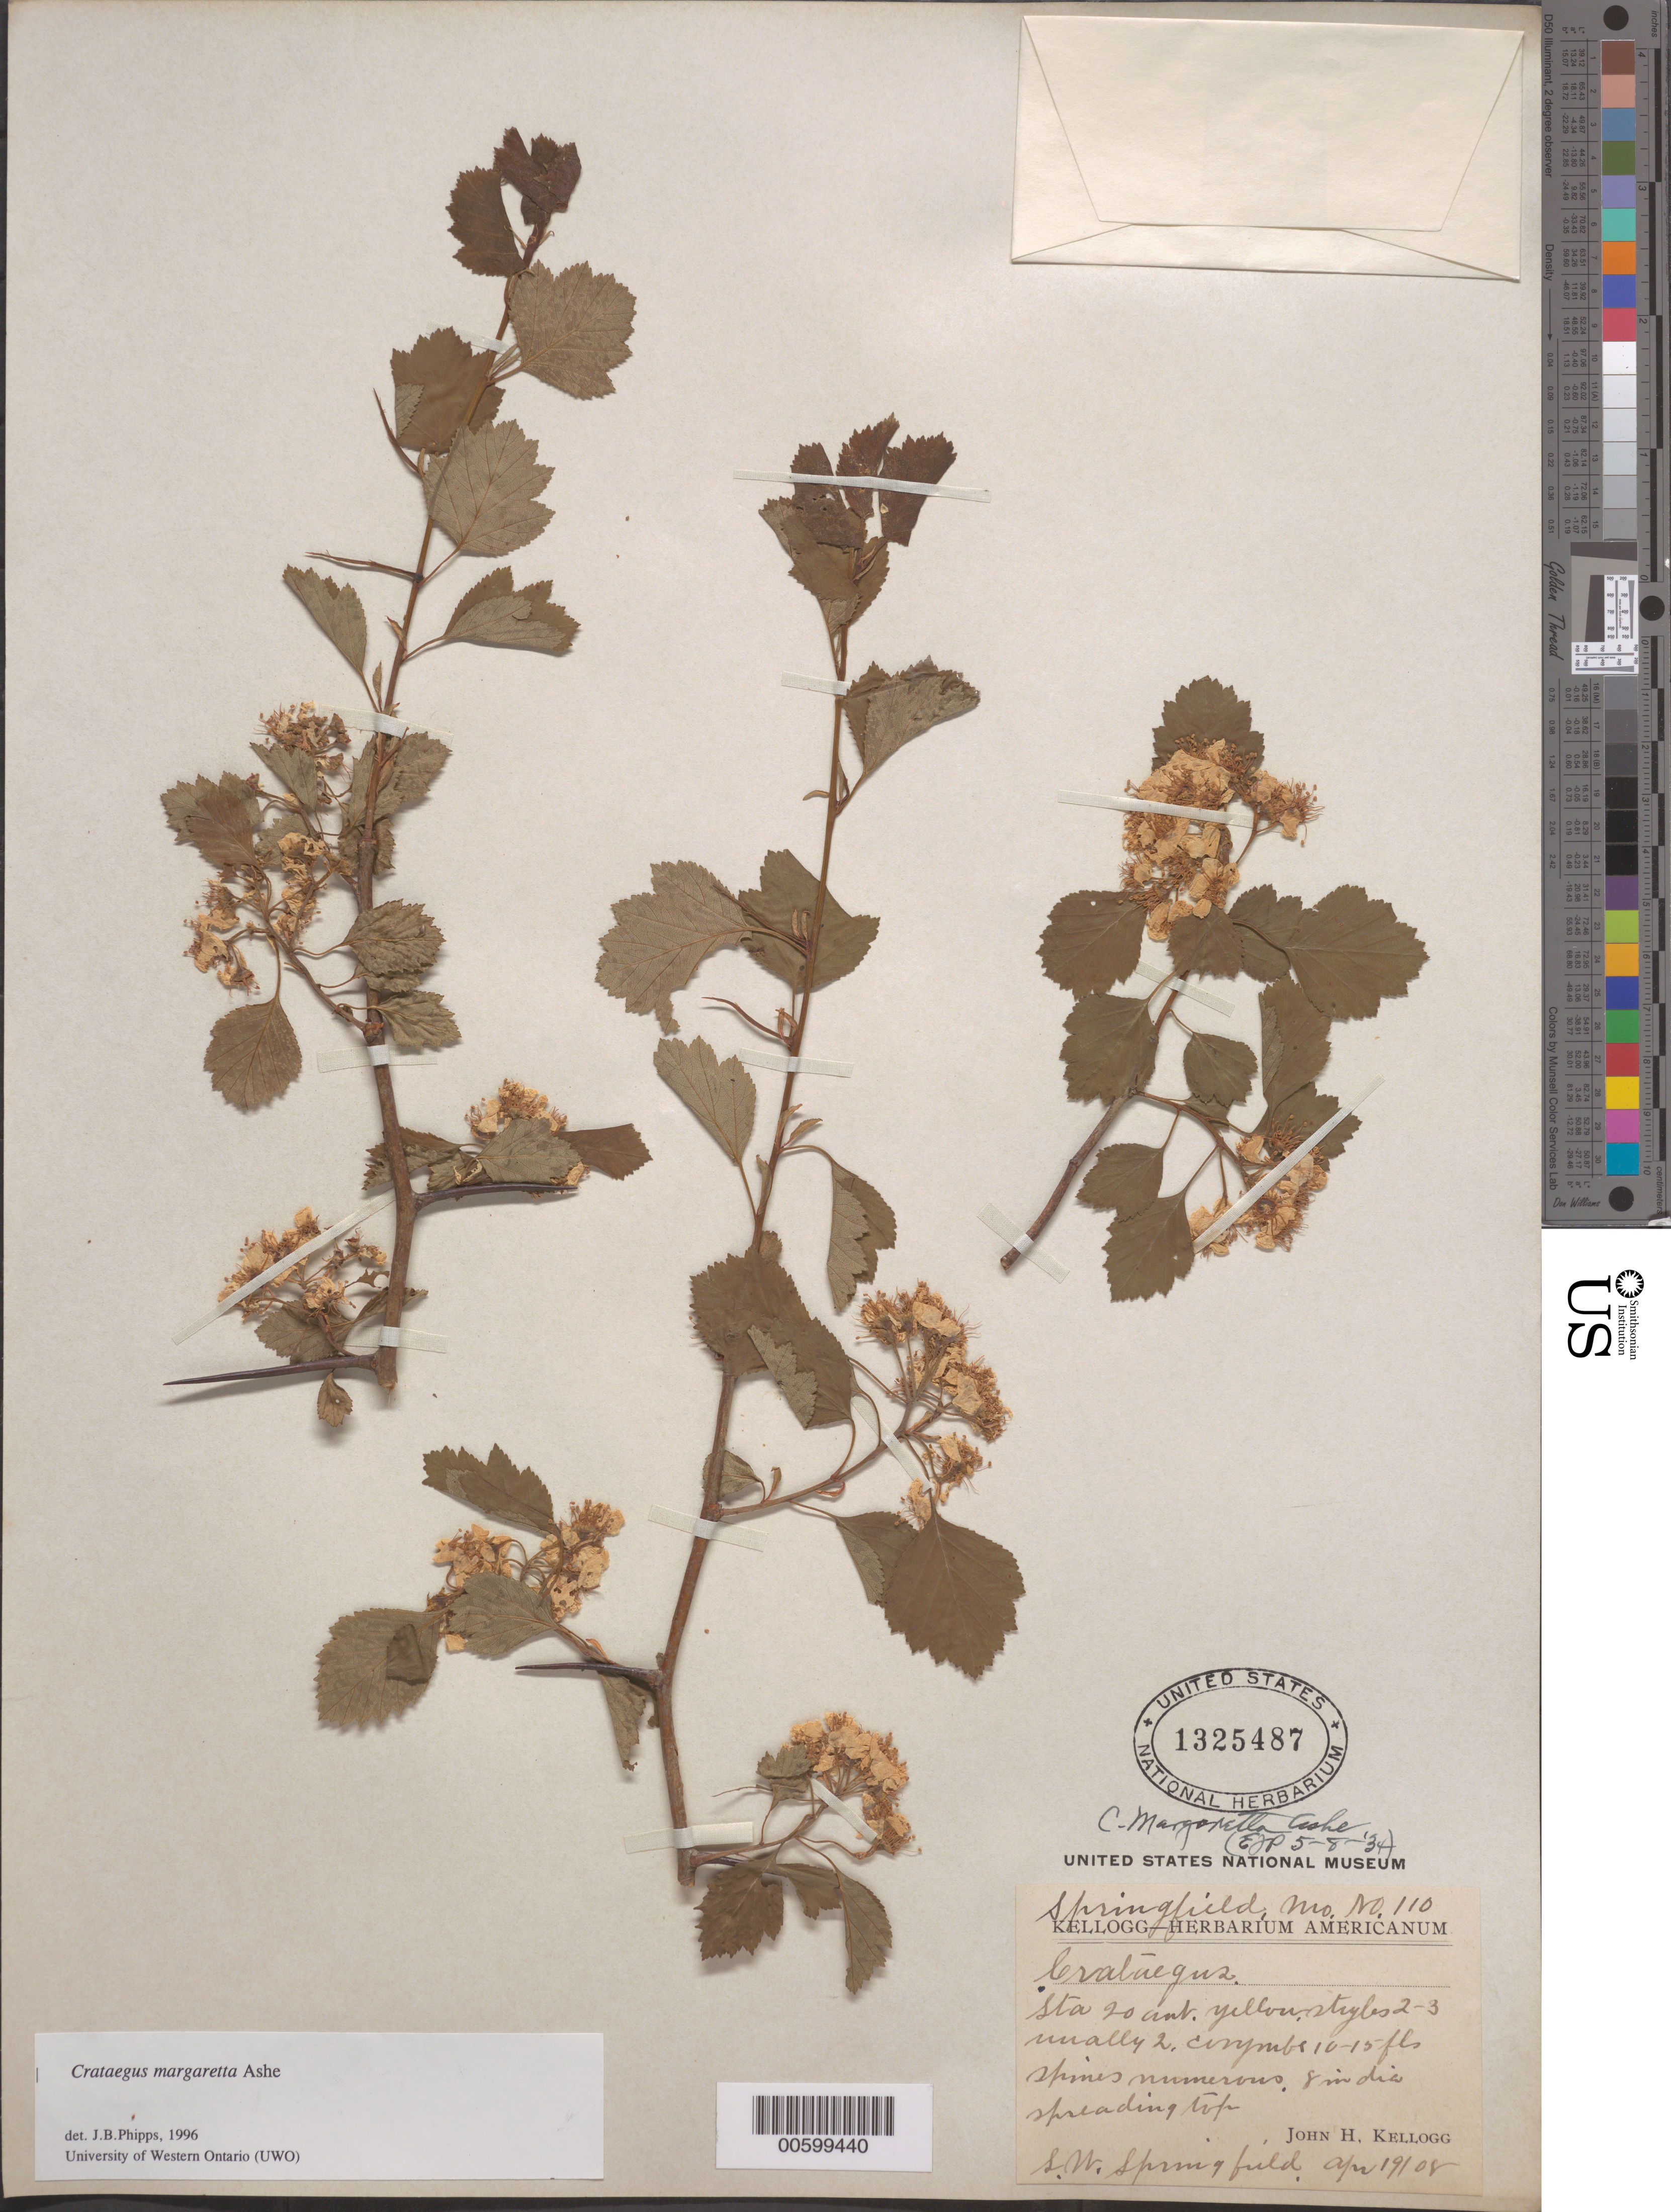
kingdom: Plantae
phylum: Tracheophyta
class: Magnoliopsida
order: Rosales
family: Rosaceae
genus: Crataegus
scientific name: Crataegus margarettae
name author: Ashe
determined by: Palmer, E. J.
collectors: J. H. Kellogg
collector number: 110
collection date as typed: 19 Apr 1908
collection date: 1908-04-19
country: United States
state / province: Missouri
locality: SW Springfield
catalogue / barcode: US 1325487